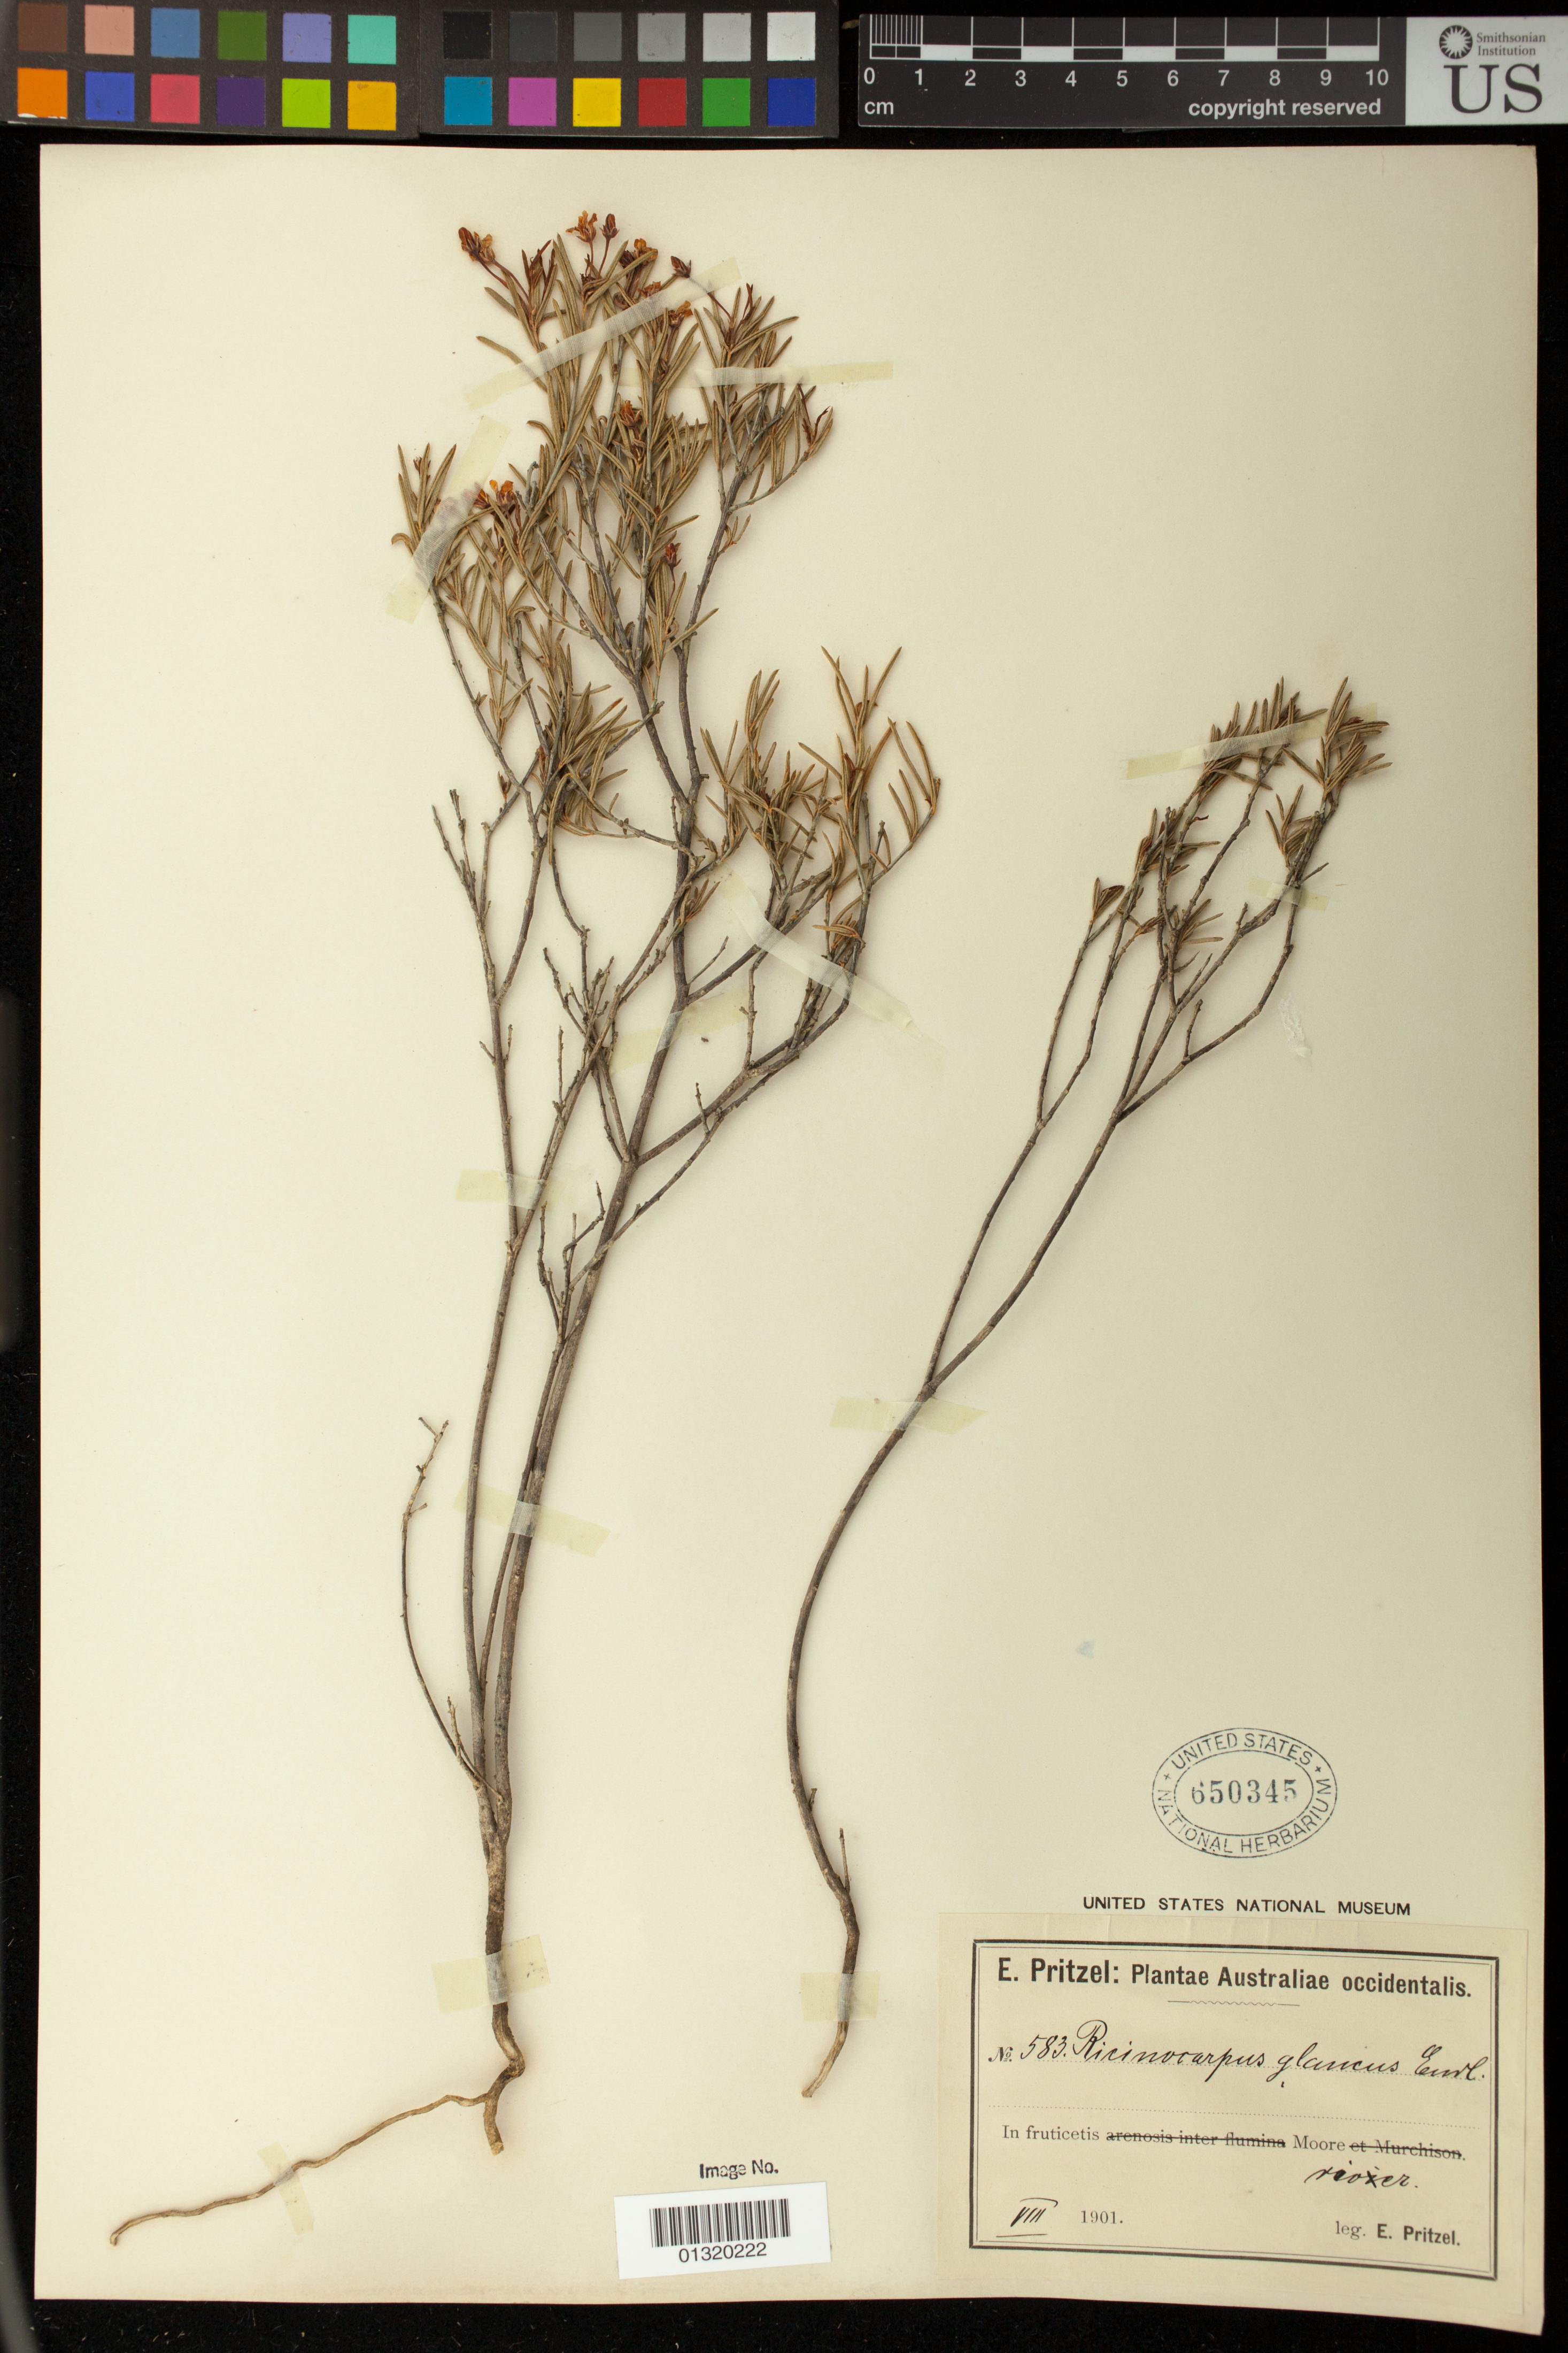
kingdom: Plantae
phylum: Tracheophyta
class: Magnoliopsida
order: Malpighiales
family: Euphorbiaceae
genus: Ricinocarpos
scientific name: Ricinocarpos bowmanii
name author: F. Muell.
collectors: E. G. Pritzel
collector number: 583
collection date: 1901-08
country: Australia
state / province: Western Australia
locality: Moore river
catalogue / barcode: US 650345